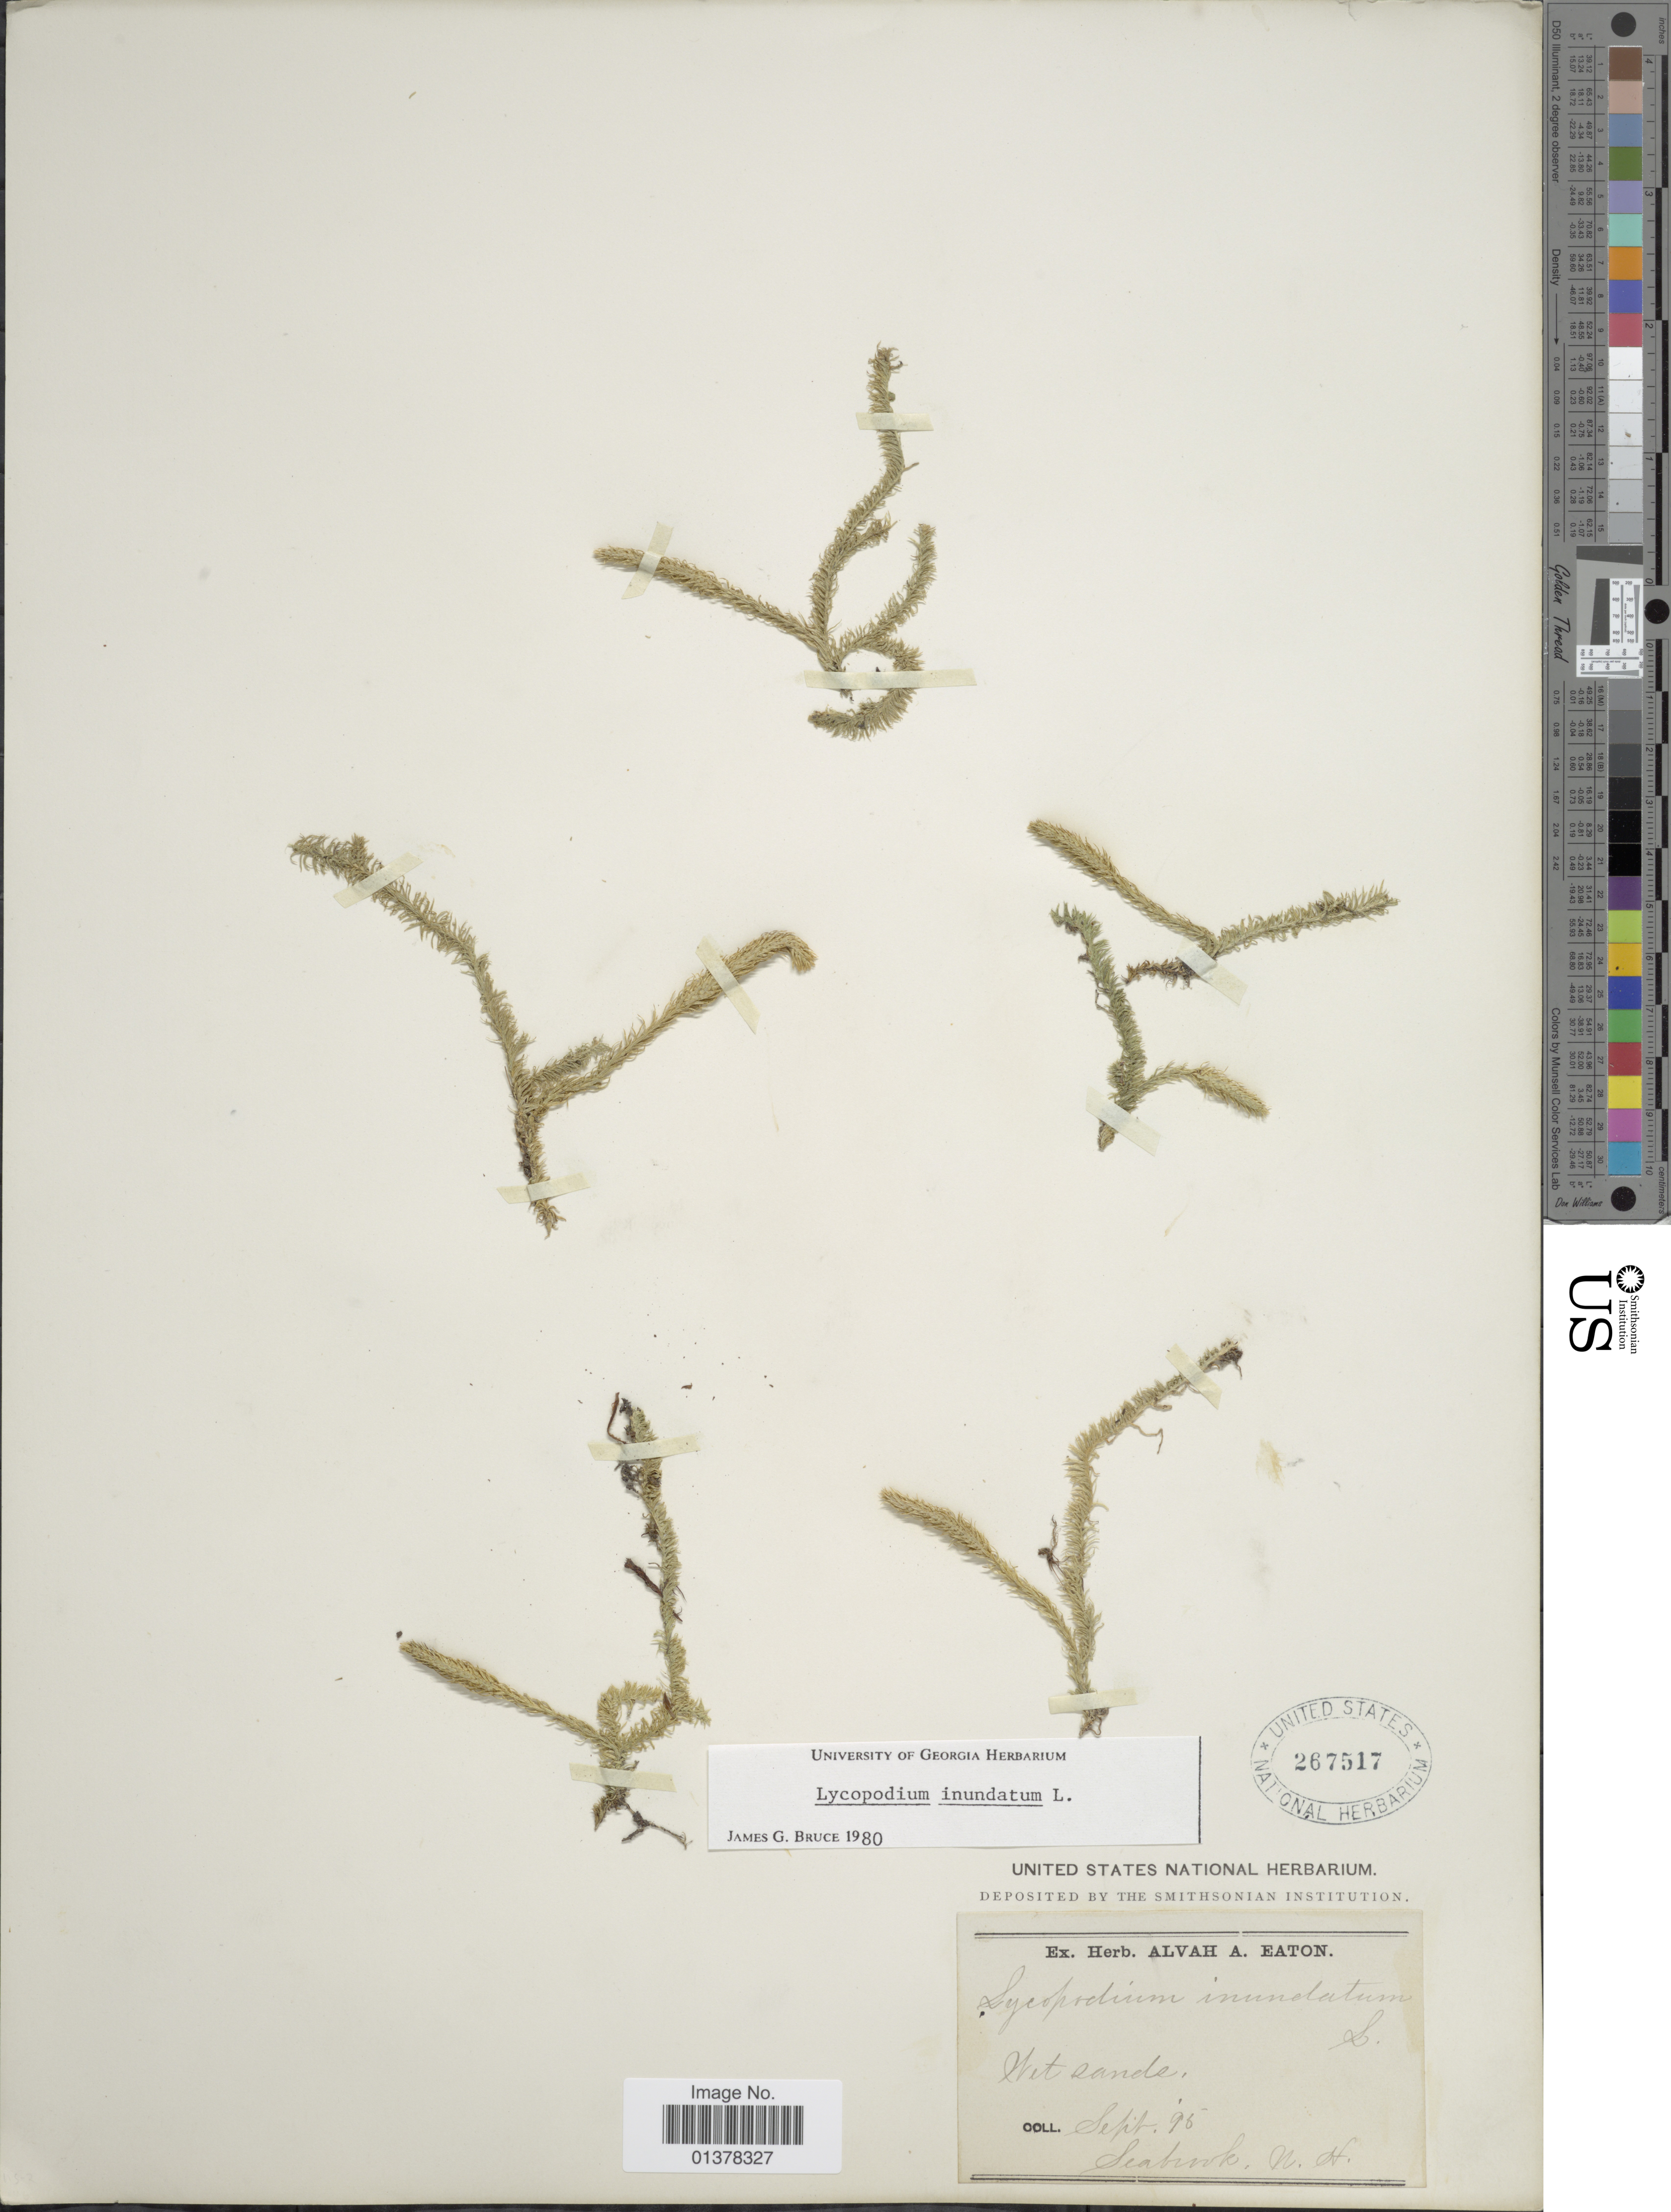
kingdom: Plantae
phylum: Tracheophyta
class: Lycopodiopsida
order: Lycopodiales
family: Lycopodiaceae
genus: Lycopodiella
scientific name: Lycopodiella inundata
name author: (L.) Holub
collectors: ex herb. Alvah A. Eaton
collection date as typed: Transcribed d/m/y: /9/95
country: United States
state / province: New Hampshire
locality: Seabrook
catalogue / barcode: US 267517